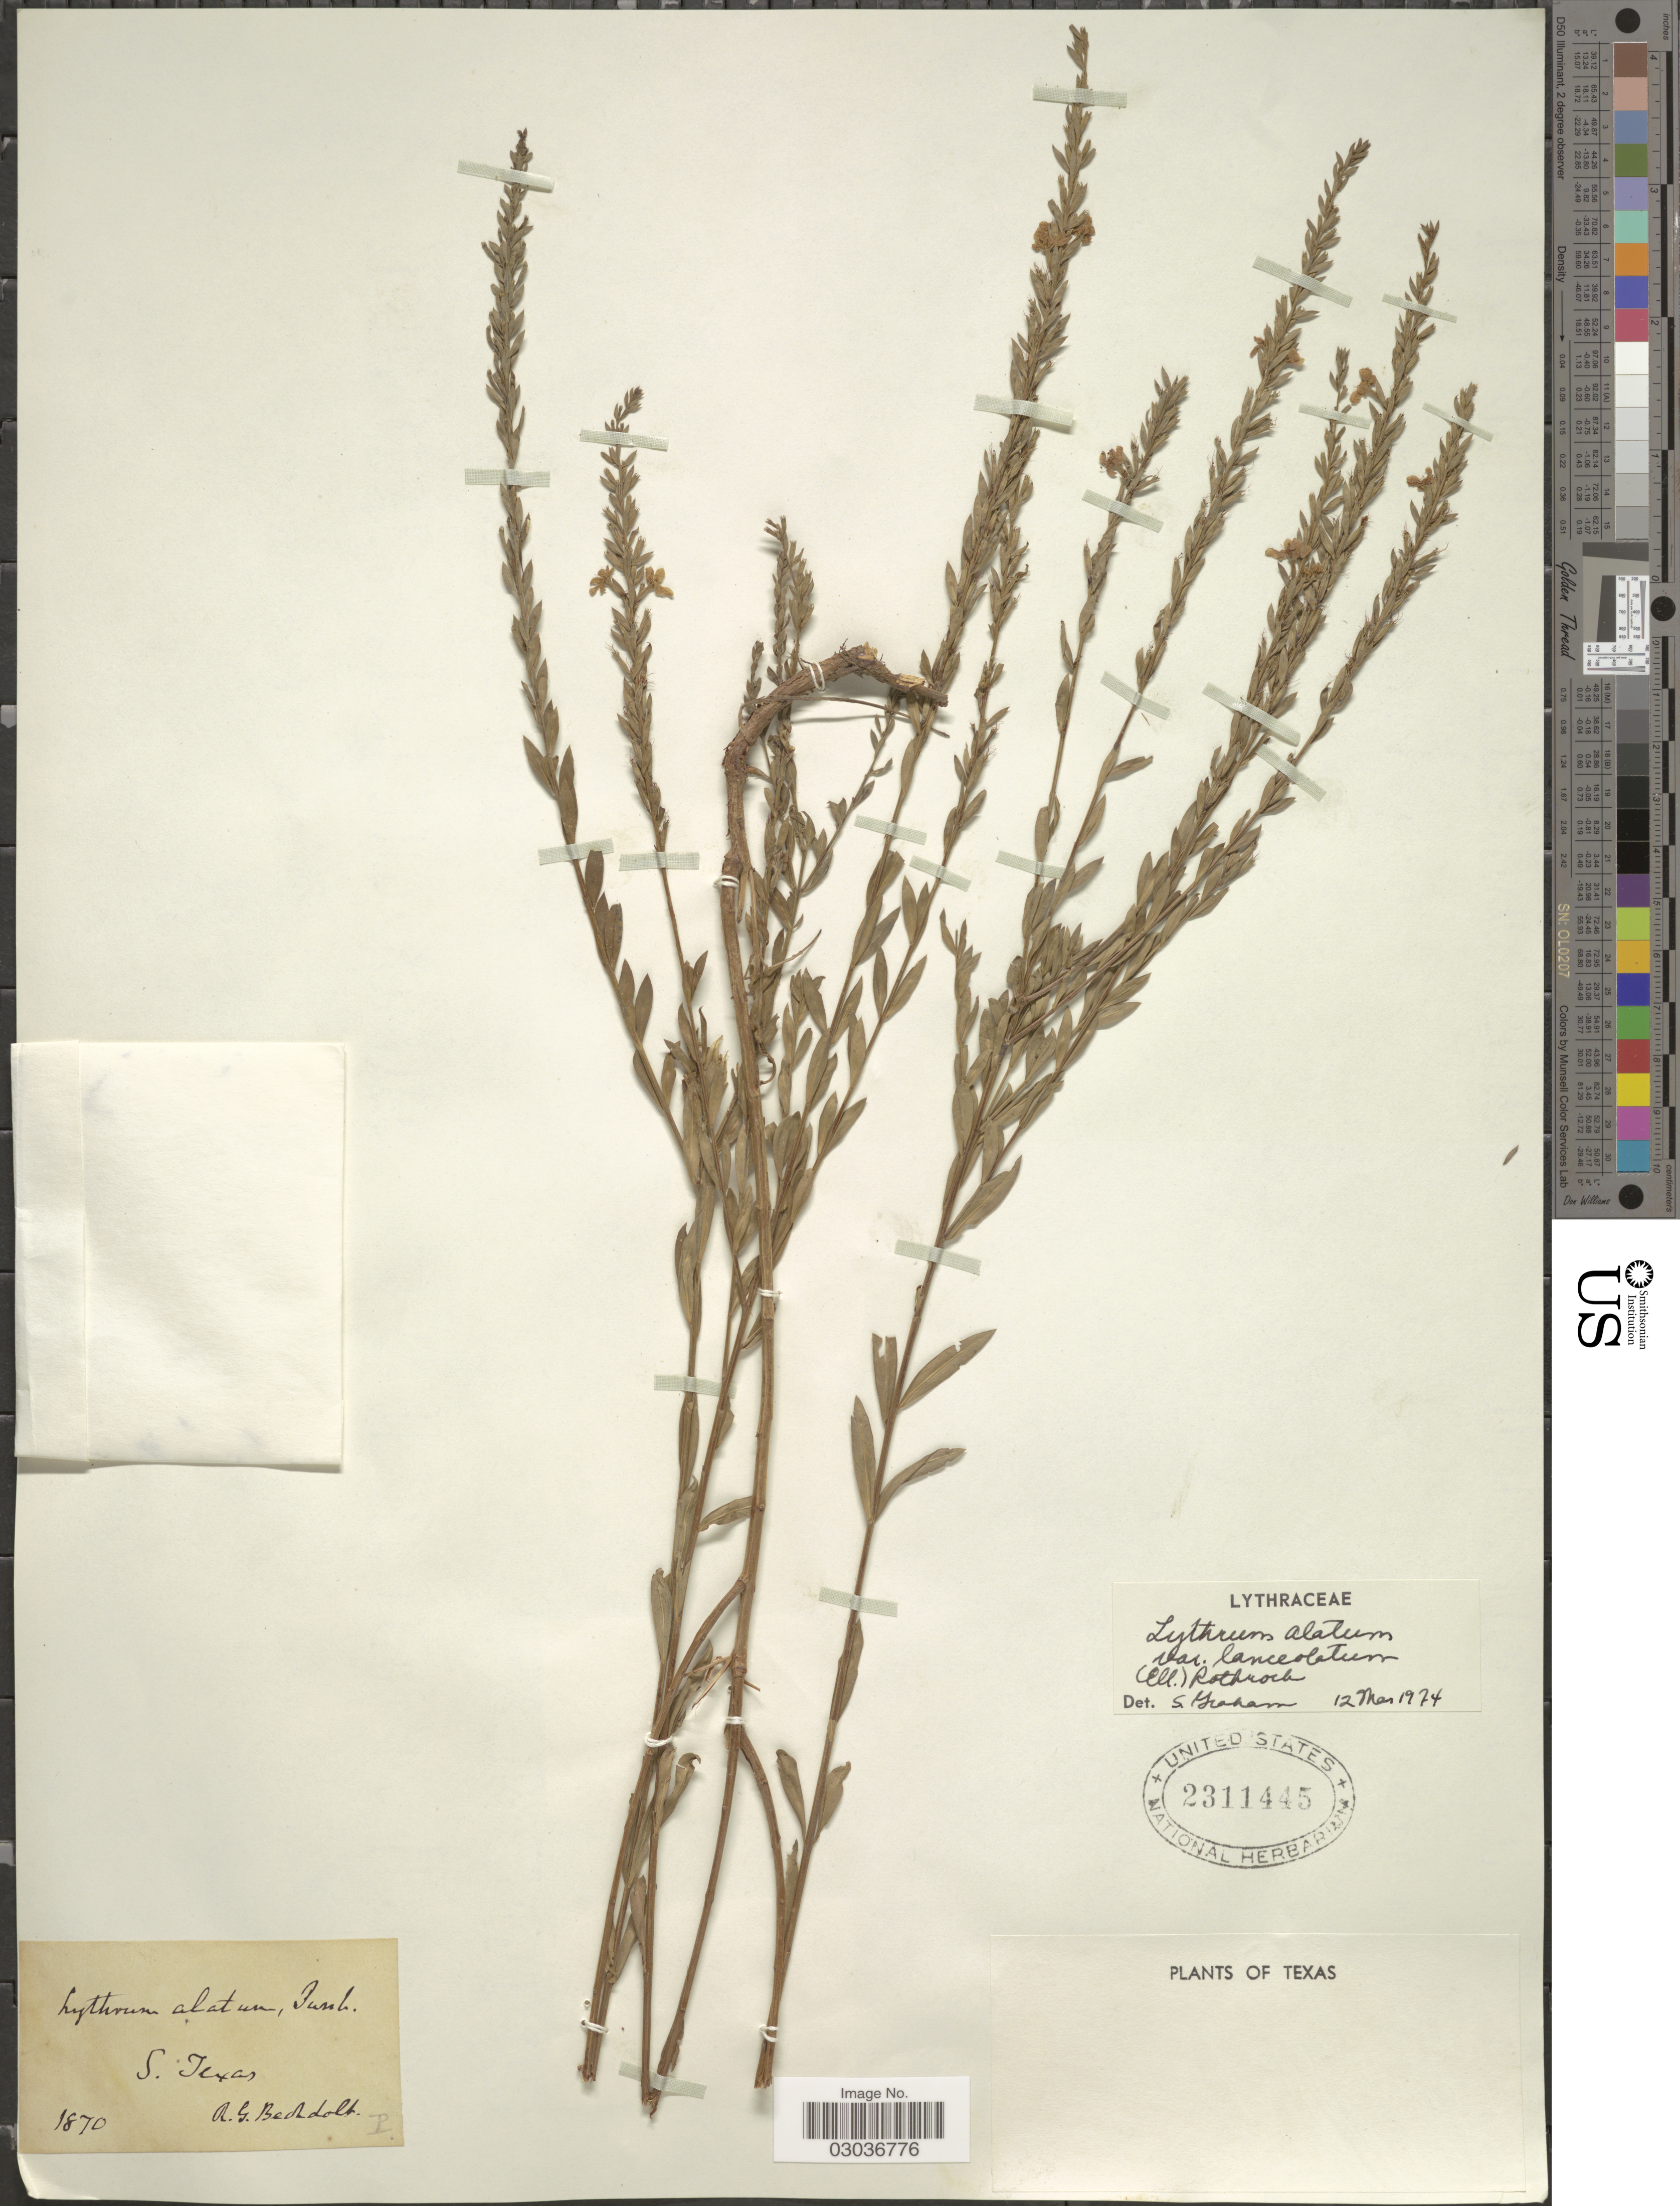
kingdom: Plantae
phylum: Tracheophyta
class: Magnoliopsida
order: Myrtales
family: Lythraceae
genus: Lythrum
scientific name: Lythrum alatum var. lanceolatum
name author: (Elliott) A. Gray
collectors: R. Bechdolt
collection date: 1870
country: United States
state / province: Texas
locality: S. Texas.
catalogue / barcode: US 2311445